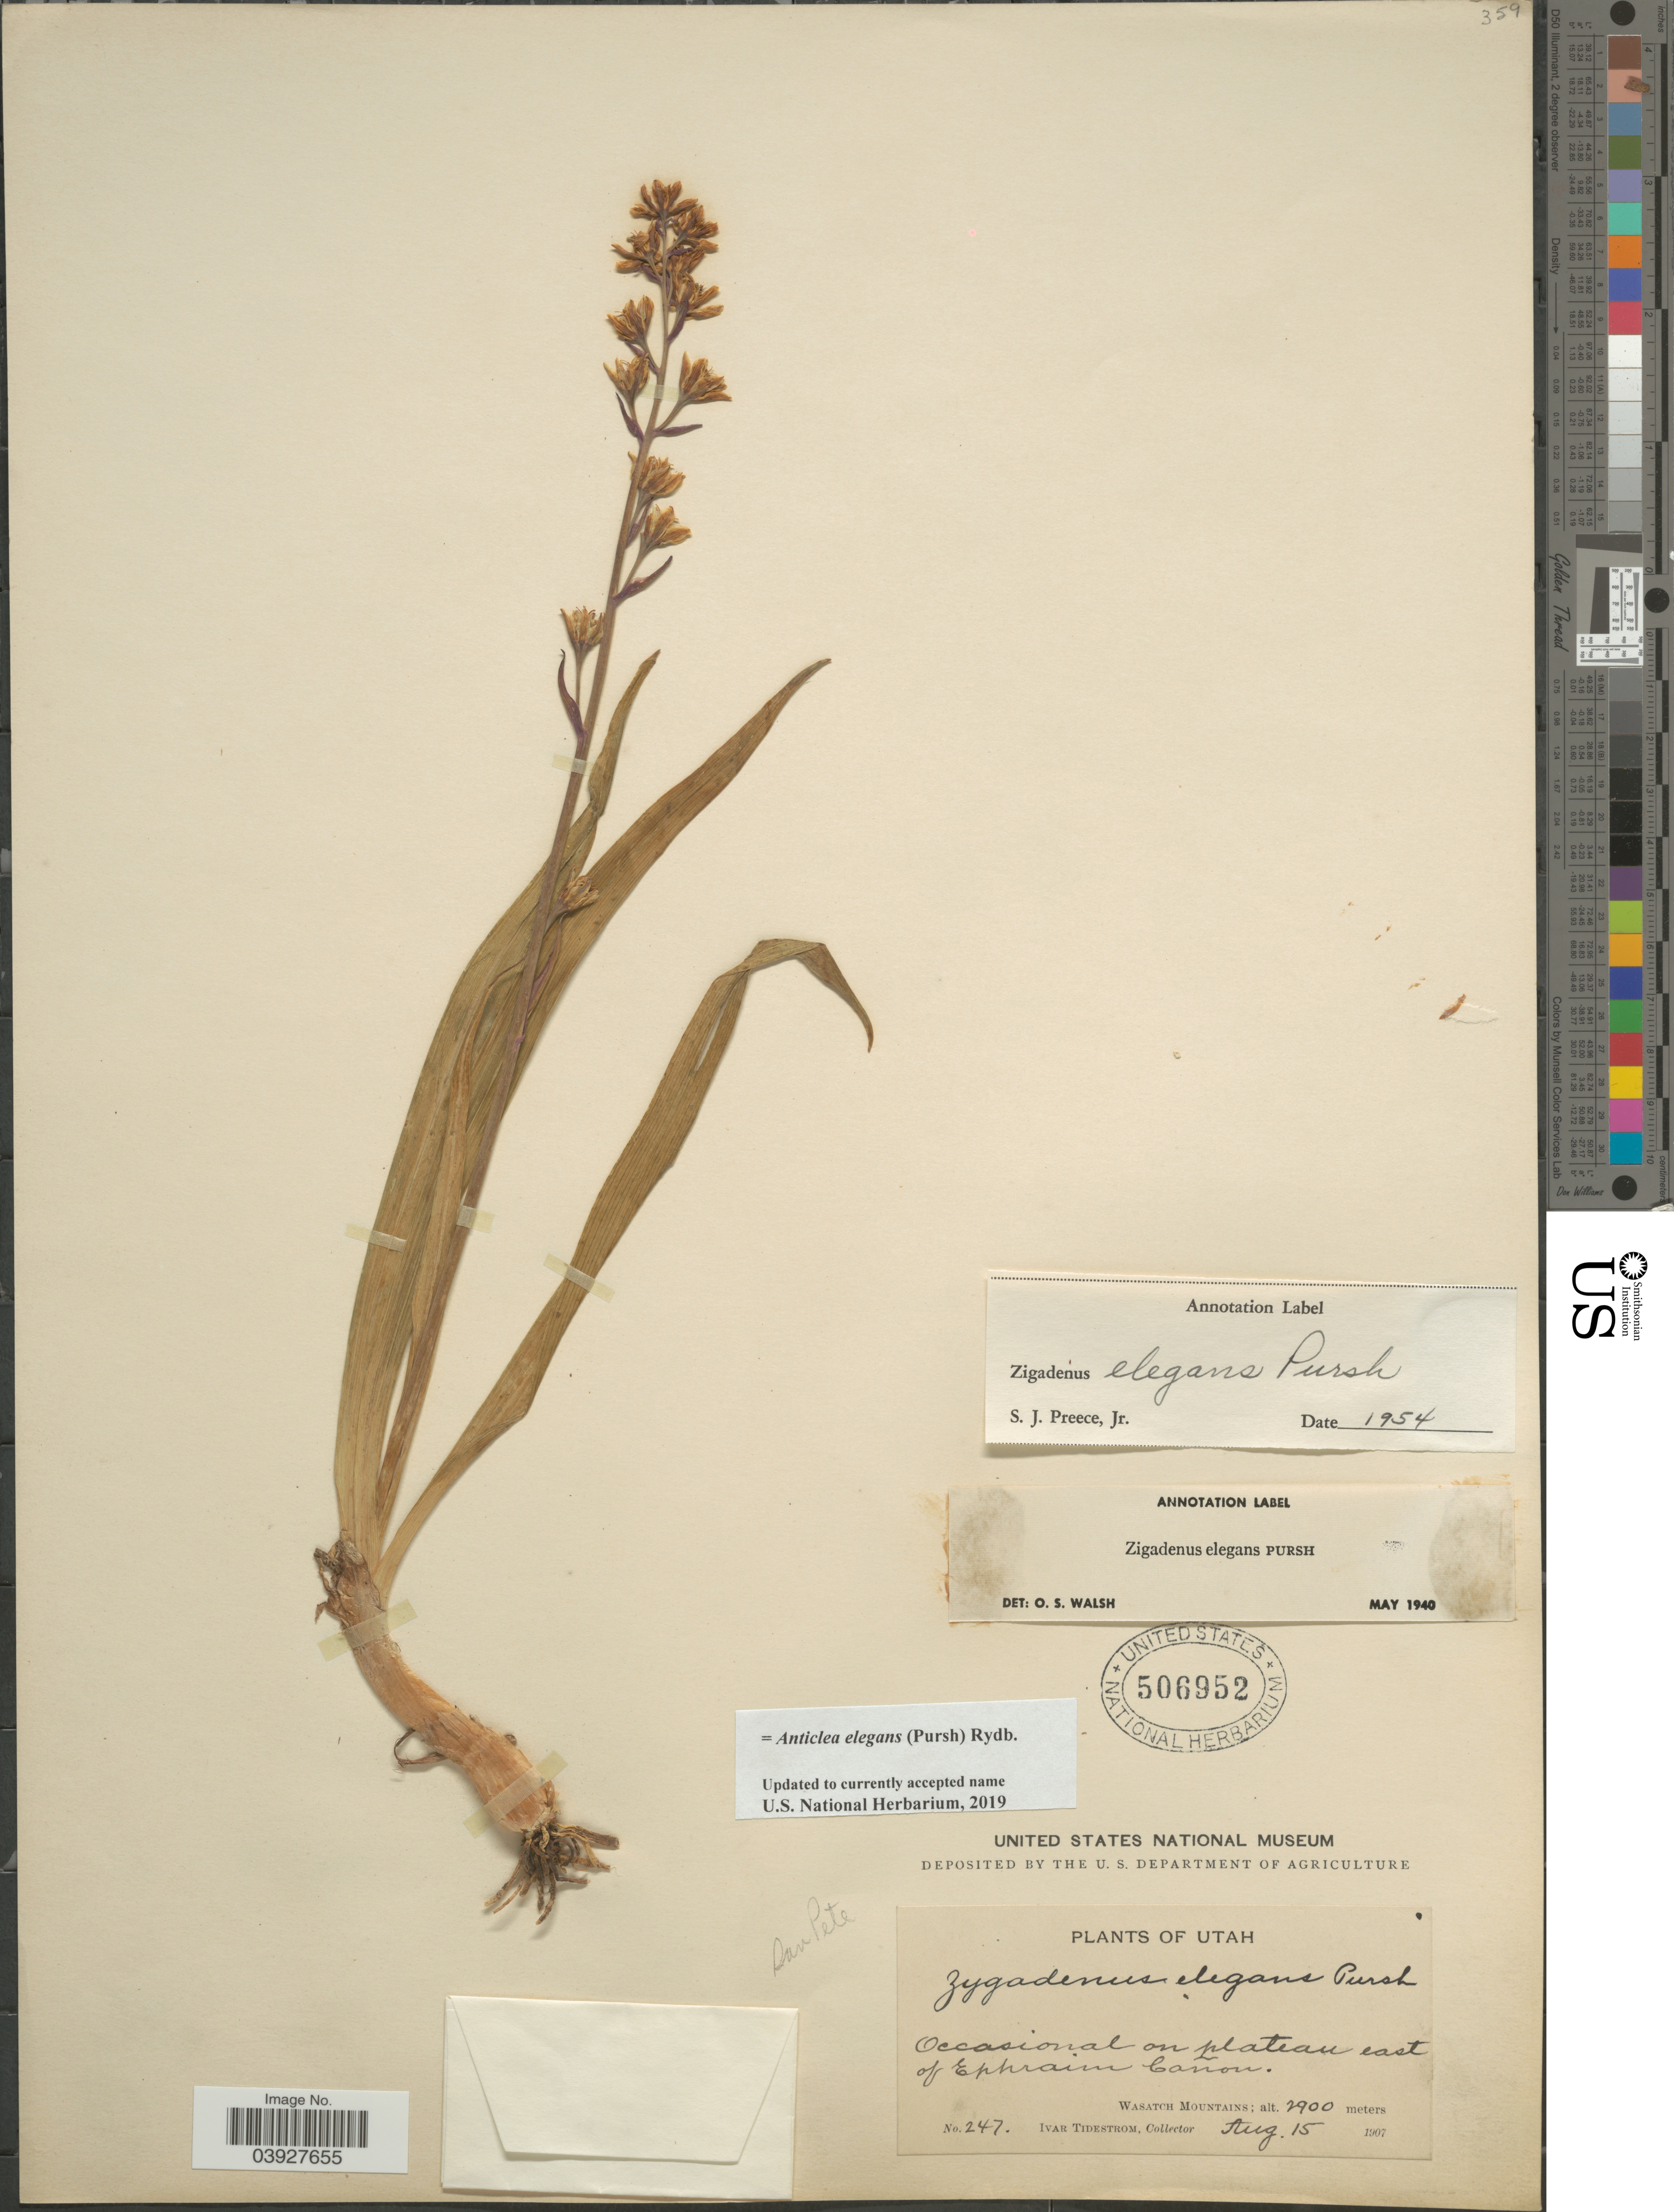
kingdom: Plantae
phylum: Tracheophyta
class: Liliopsida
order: Liliales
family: Melanthiaceae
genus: Anticlea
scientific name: Anticlea elegans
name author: (Pursh) Rydb.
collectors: I. F. Tidestrom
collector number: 247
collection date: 1907-08-15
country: United States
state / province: Utah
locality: On plateau east of Ephraim Cañon. Wasatch Mountains. San Pete. [unsure placement]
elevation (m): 2900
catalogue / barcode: US 506952